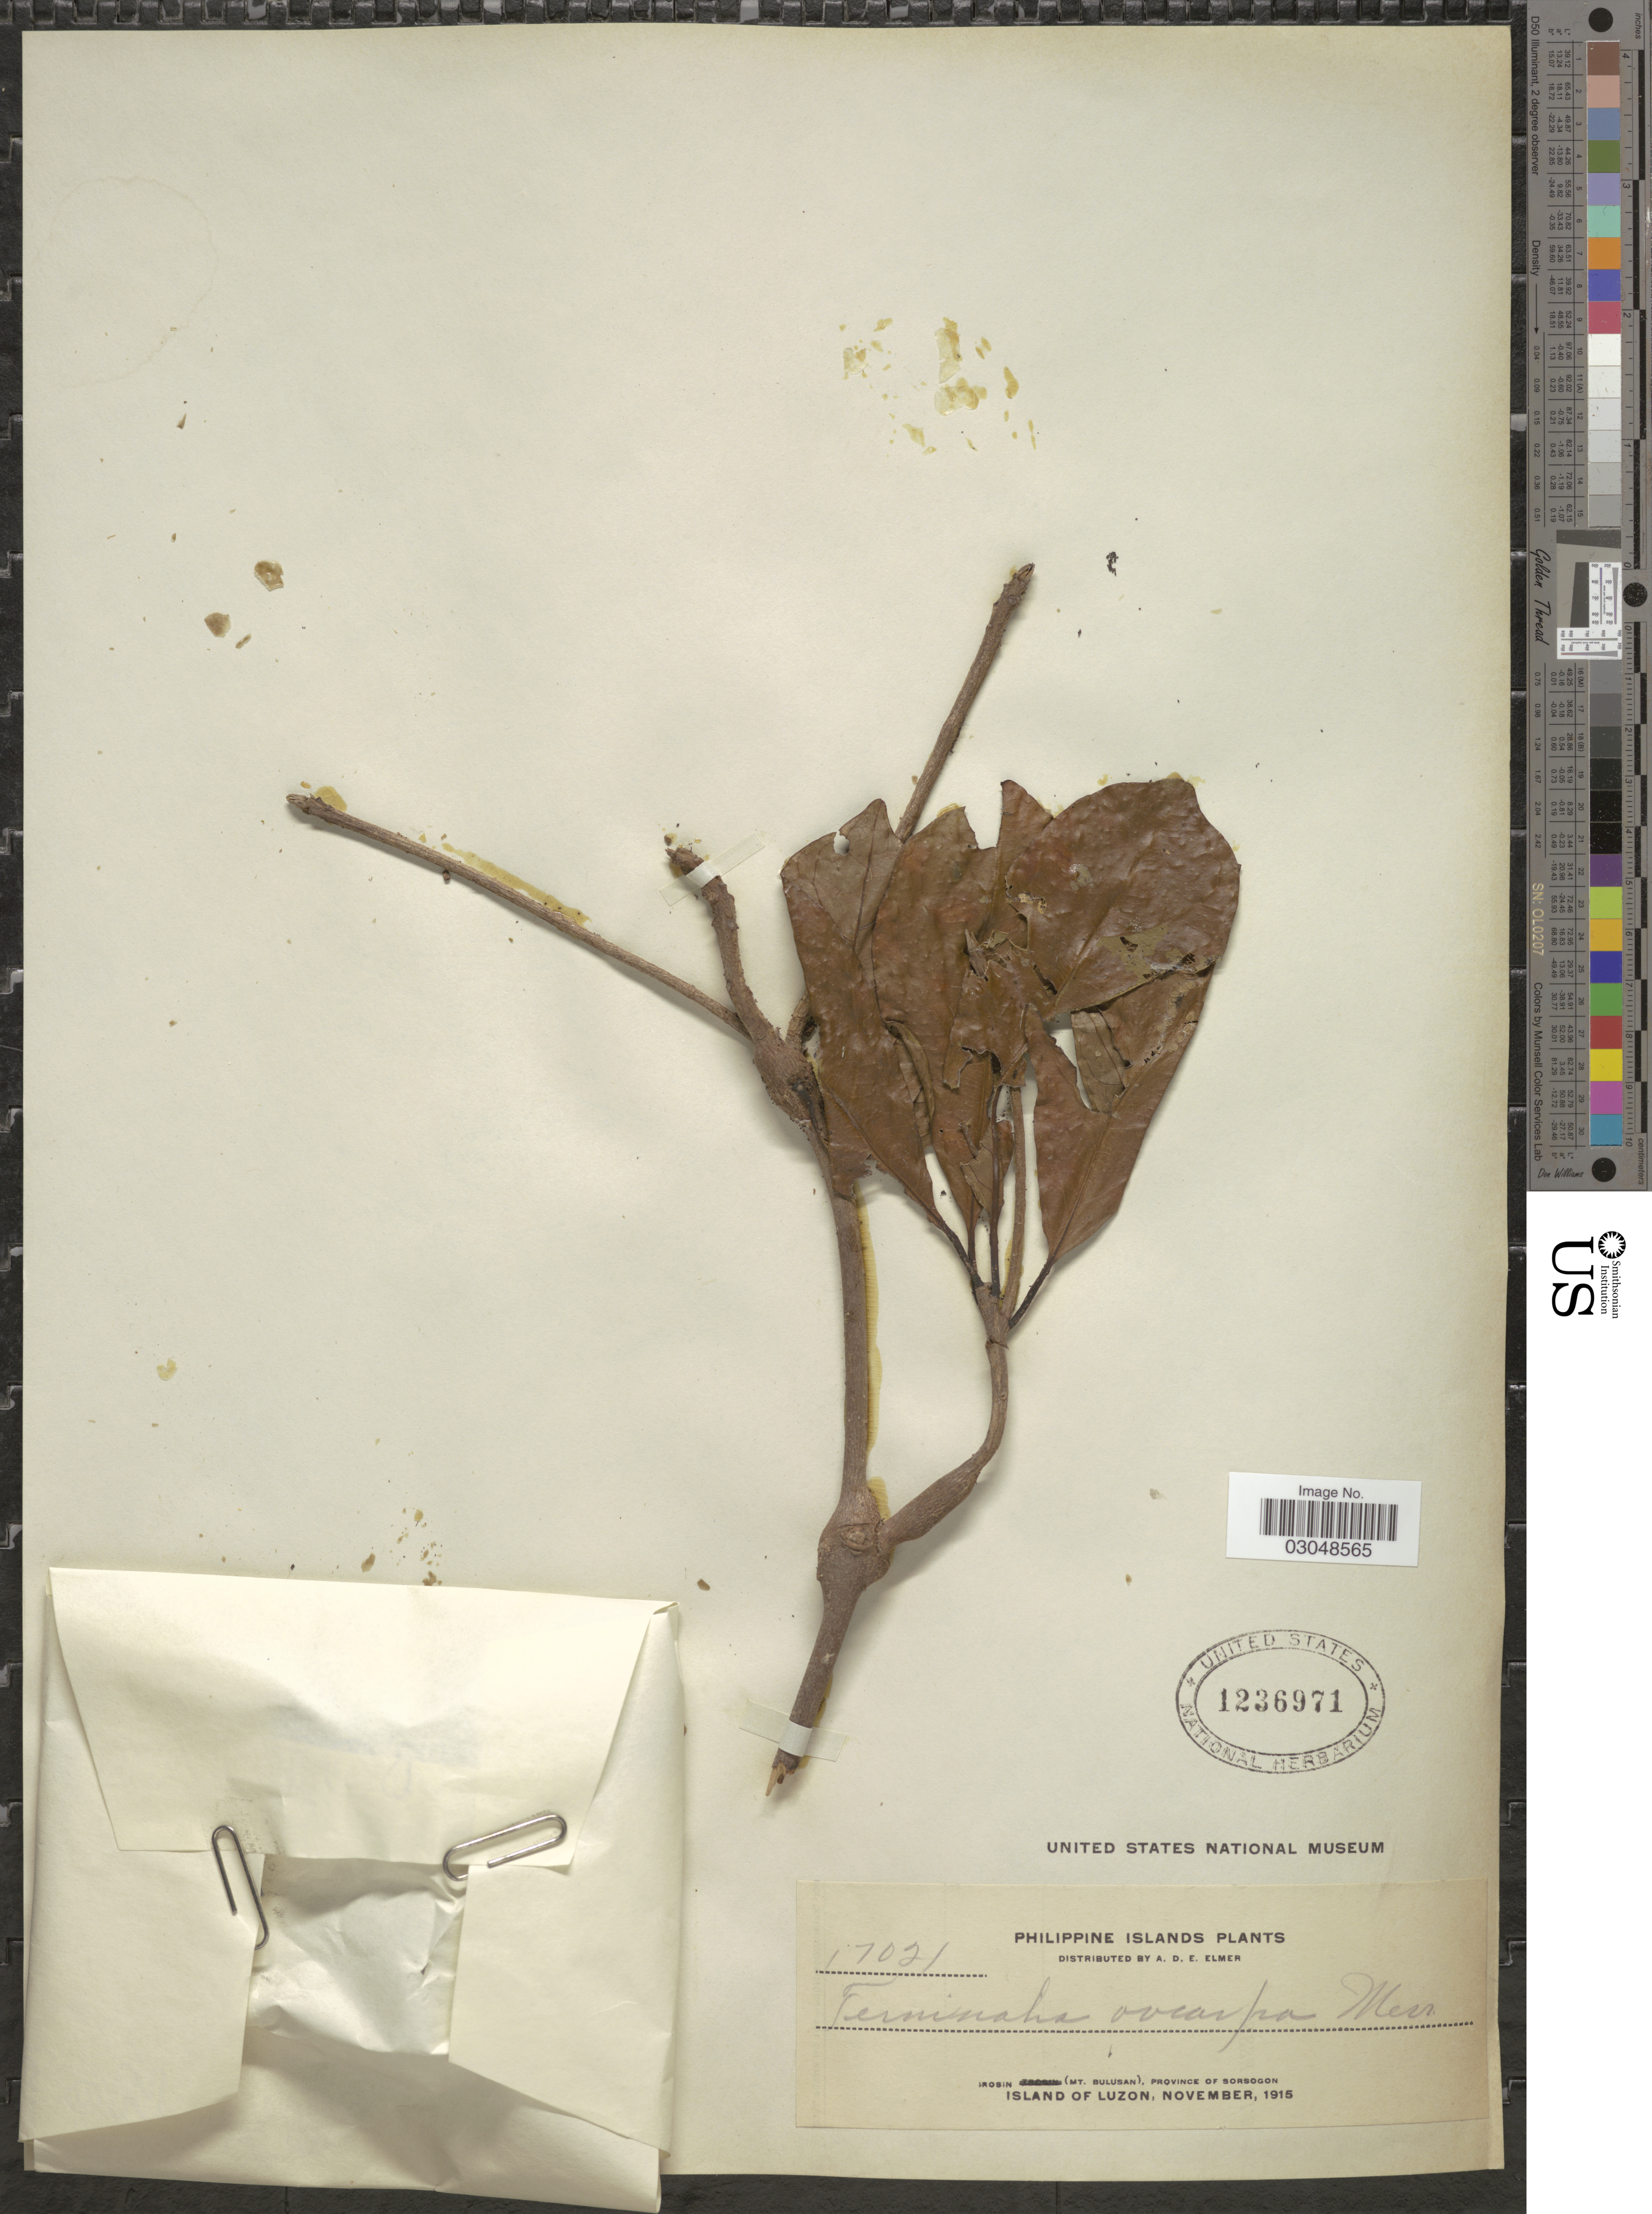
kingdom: Plantae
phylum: Tracheophyta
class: Magnoliopsida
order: Myrtales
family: Combretaceae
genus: Terminalia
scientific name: Terminalia oocarpa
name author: Merr.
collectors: A. D. E. Elmer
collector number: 17021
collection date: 1915-11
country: Philippines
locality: Philippine Islands, Irosin (Mt. Bulusan), Province of Sorsogon, Island of Luzon.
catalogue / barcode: US 1236971